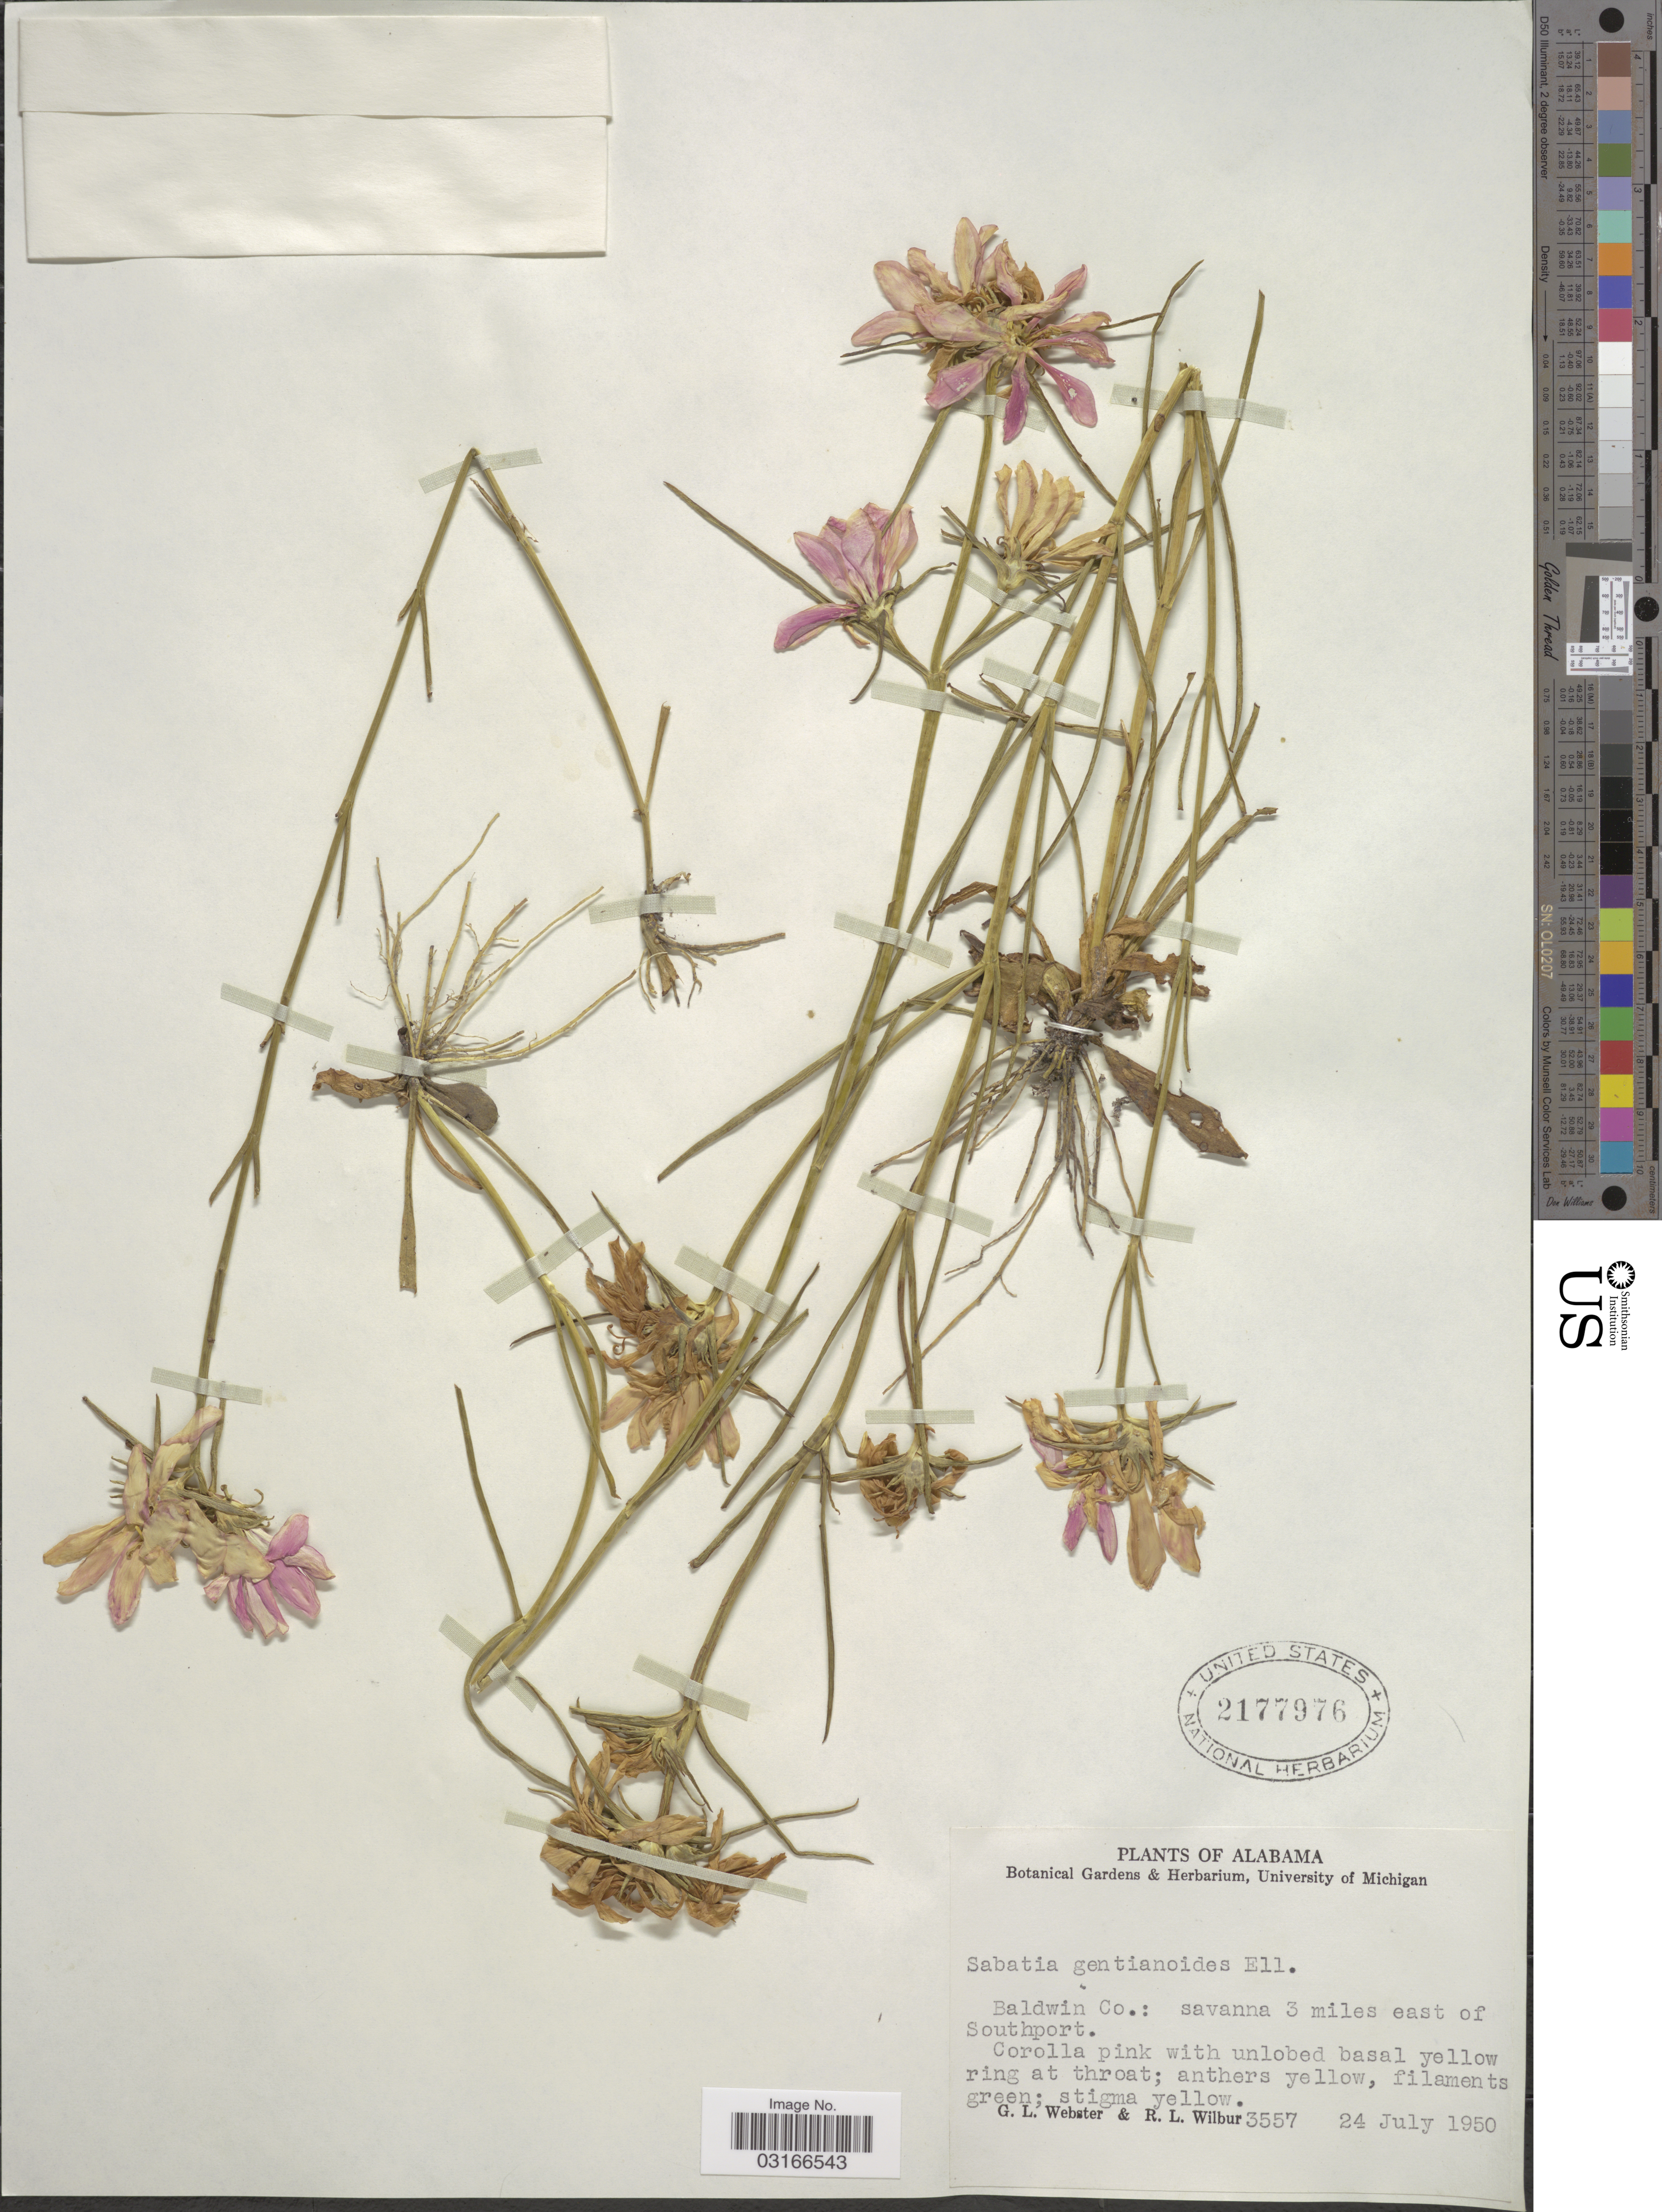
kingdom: Plantae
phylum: Tracheophyta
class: Magnoliopsida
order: Gentianales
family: Gentianaceae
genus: Sabatia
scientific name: Sabatia gentianoides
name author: Elliott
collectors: G. L. Webster & R. L. Wilbur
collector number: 3557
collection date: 1950-07-24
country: United States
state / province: Alabama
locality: Baldwin Co.: savanna 3 miles east of Southport.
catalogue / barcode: US 2177976